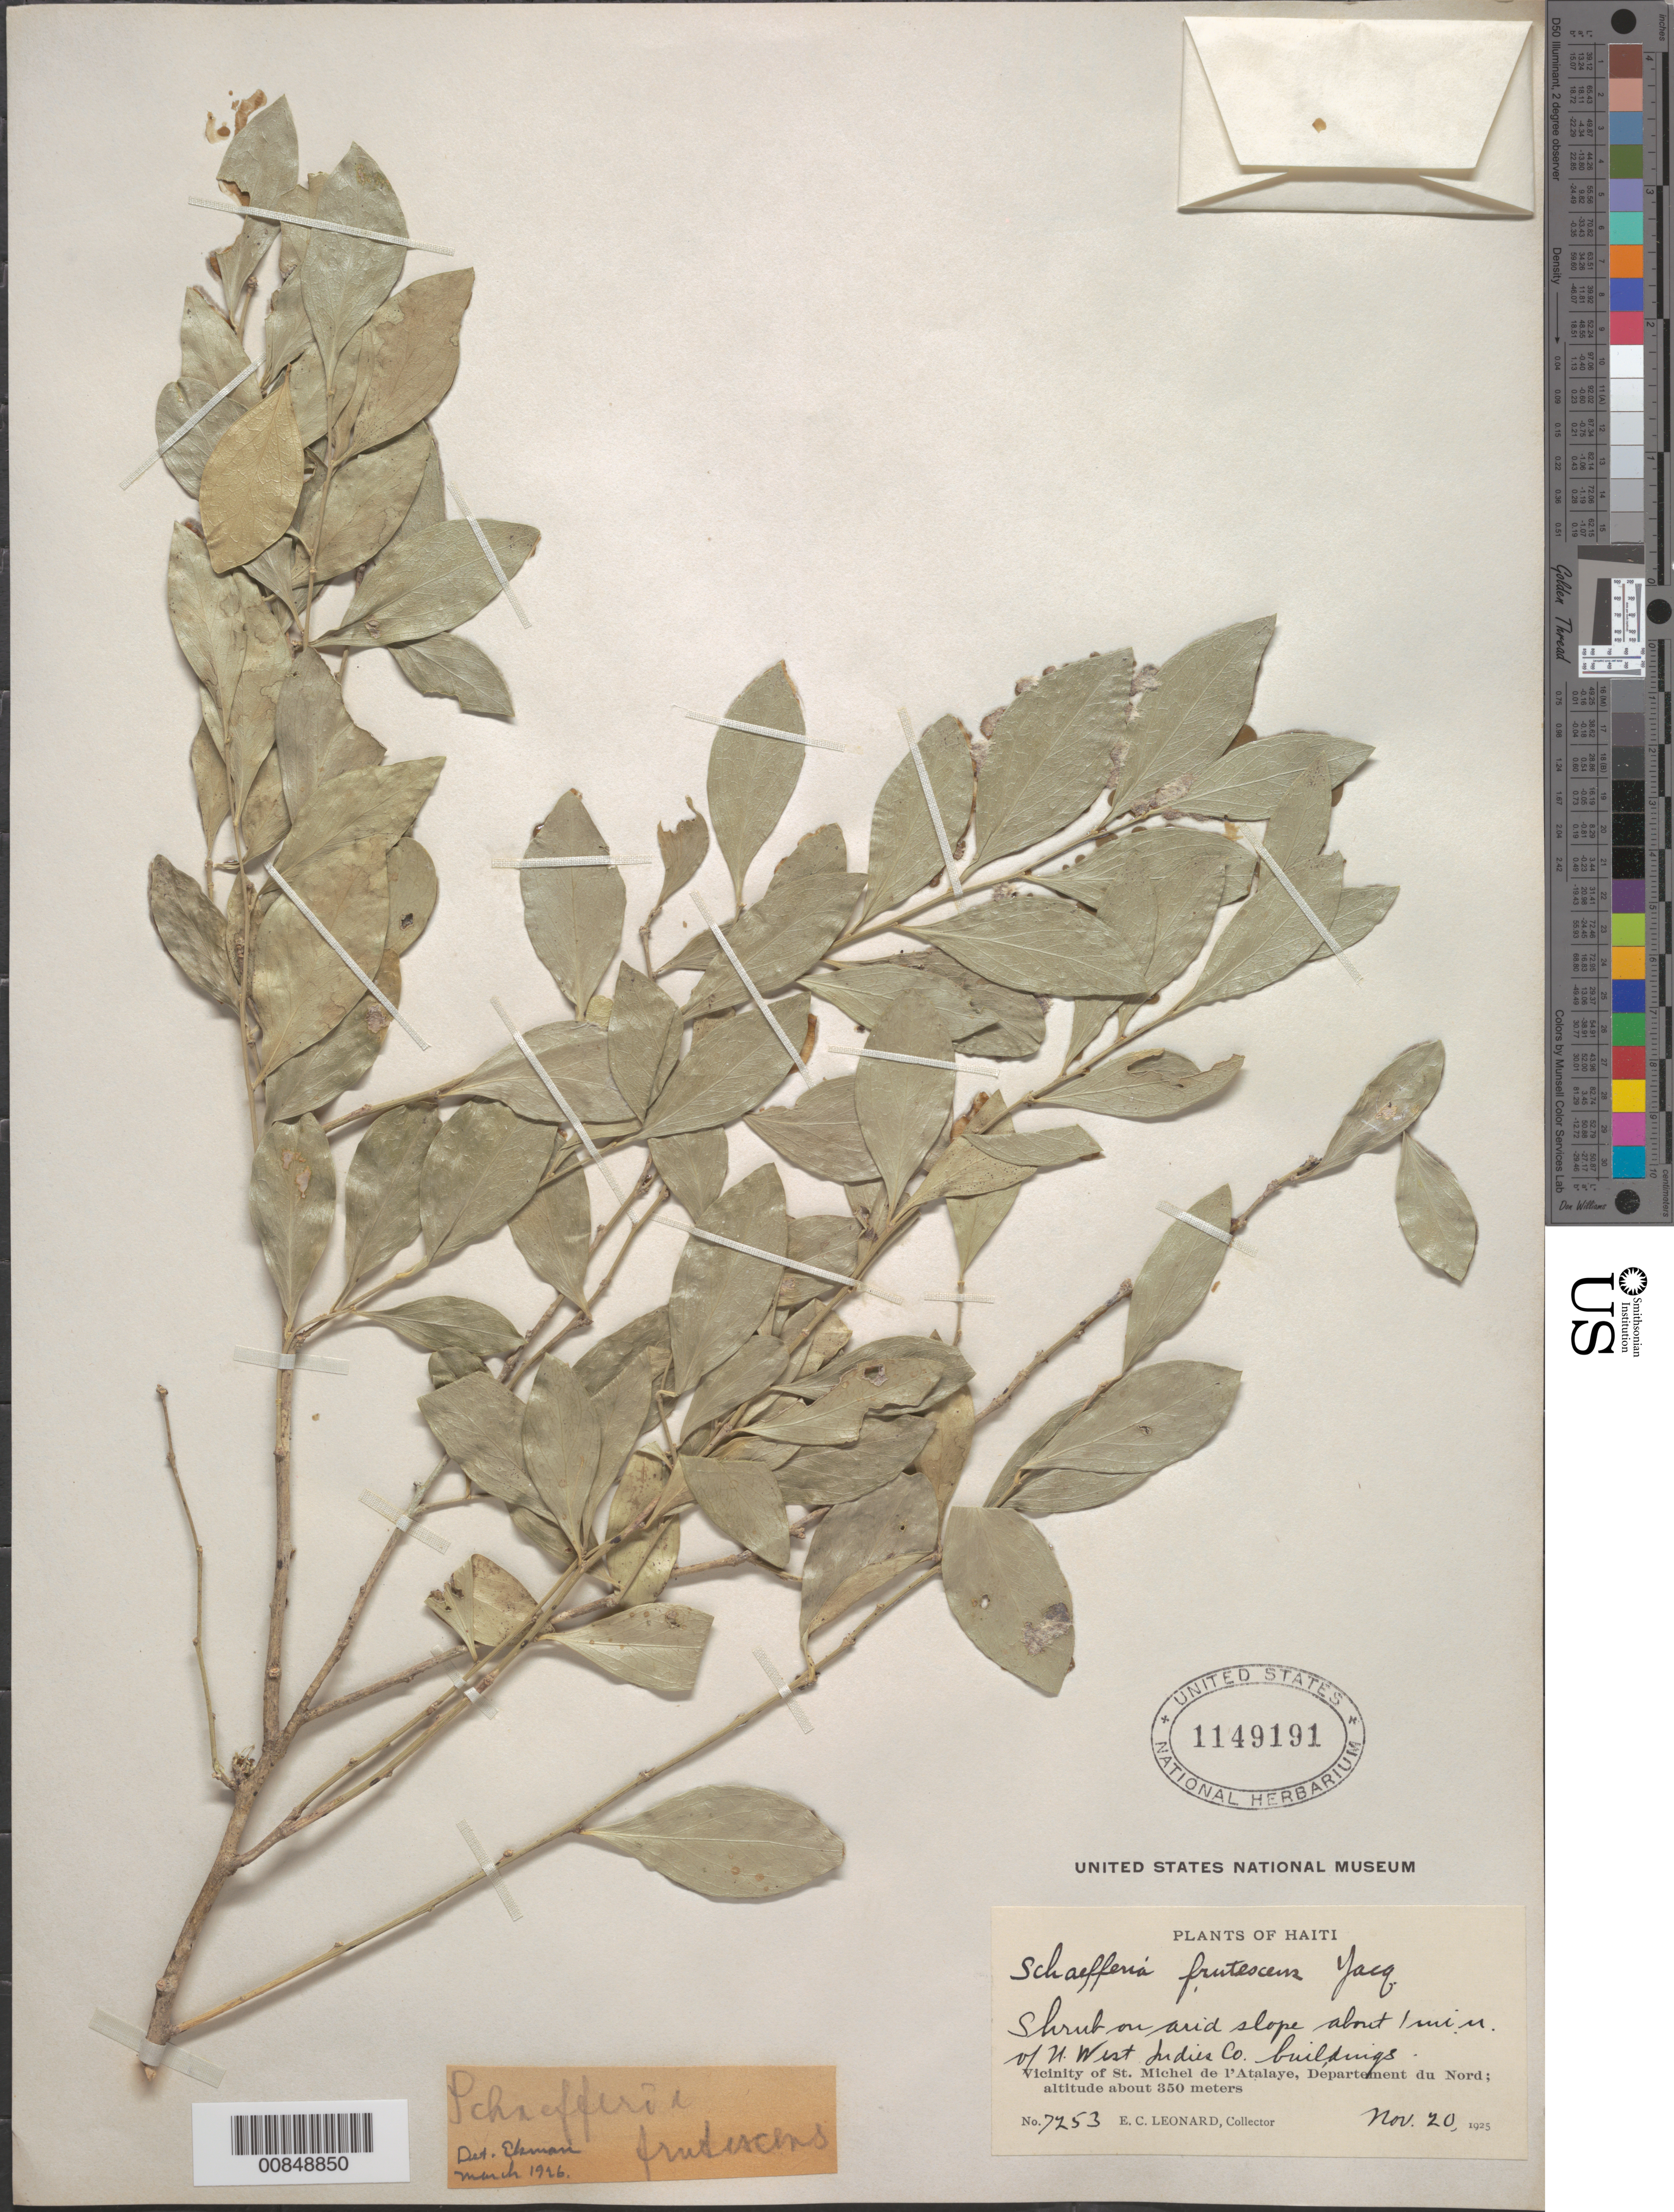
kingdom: Plantae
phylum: Tracheophyta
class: Magnoliopsida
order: Celastrales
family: Celastraceae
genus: Schaefferia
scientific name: Schaefferia frutescens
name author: Jacq.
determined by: Ekman, E. L.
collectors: E. C. Leonard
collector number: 7253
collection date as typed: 20 Nov 1925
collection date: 1925-11-20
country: Haiti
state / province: Artibonite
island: Hispaniola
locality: Vicinity of St. Michel de l'Atalaye, about 1 mile N of U. West Indies Co. buildings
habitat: On arid slope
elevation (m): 350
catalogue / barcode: US 1149191